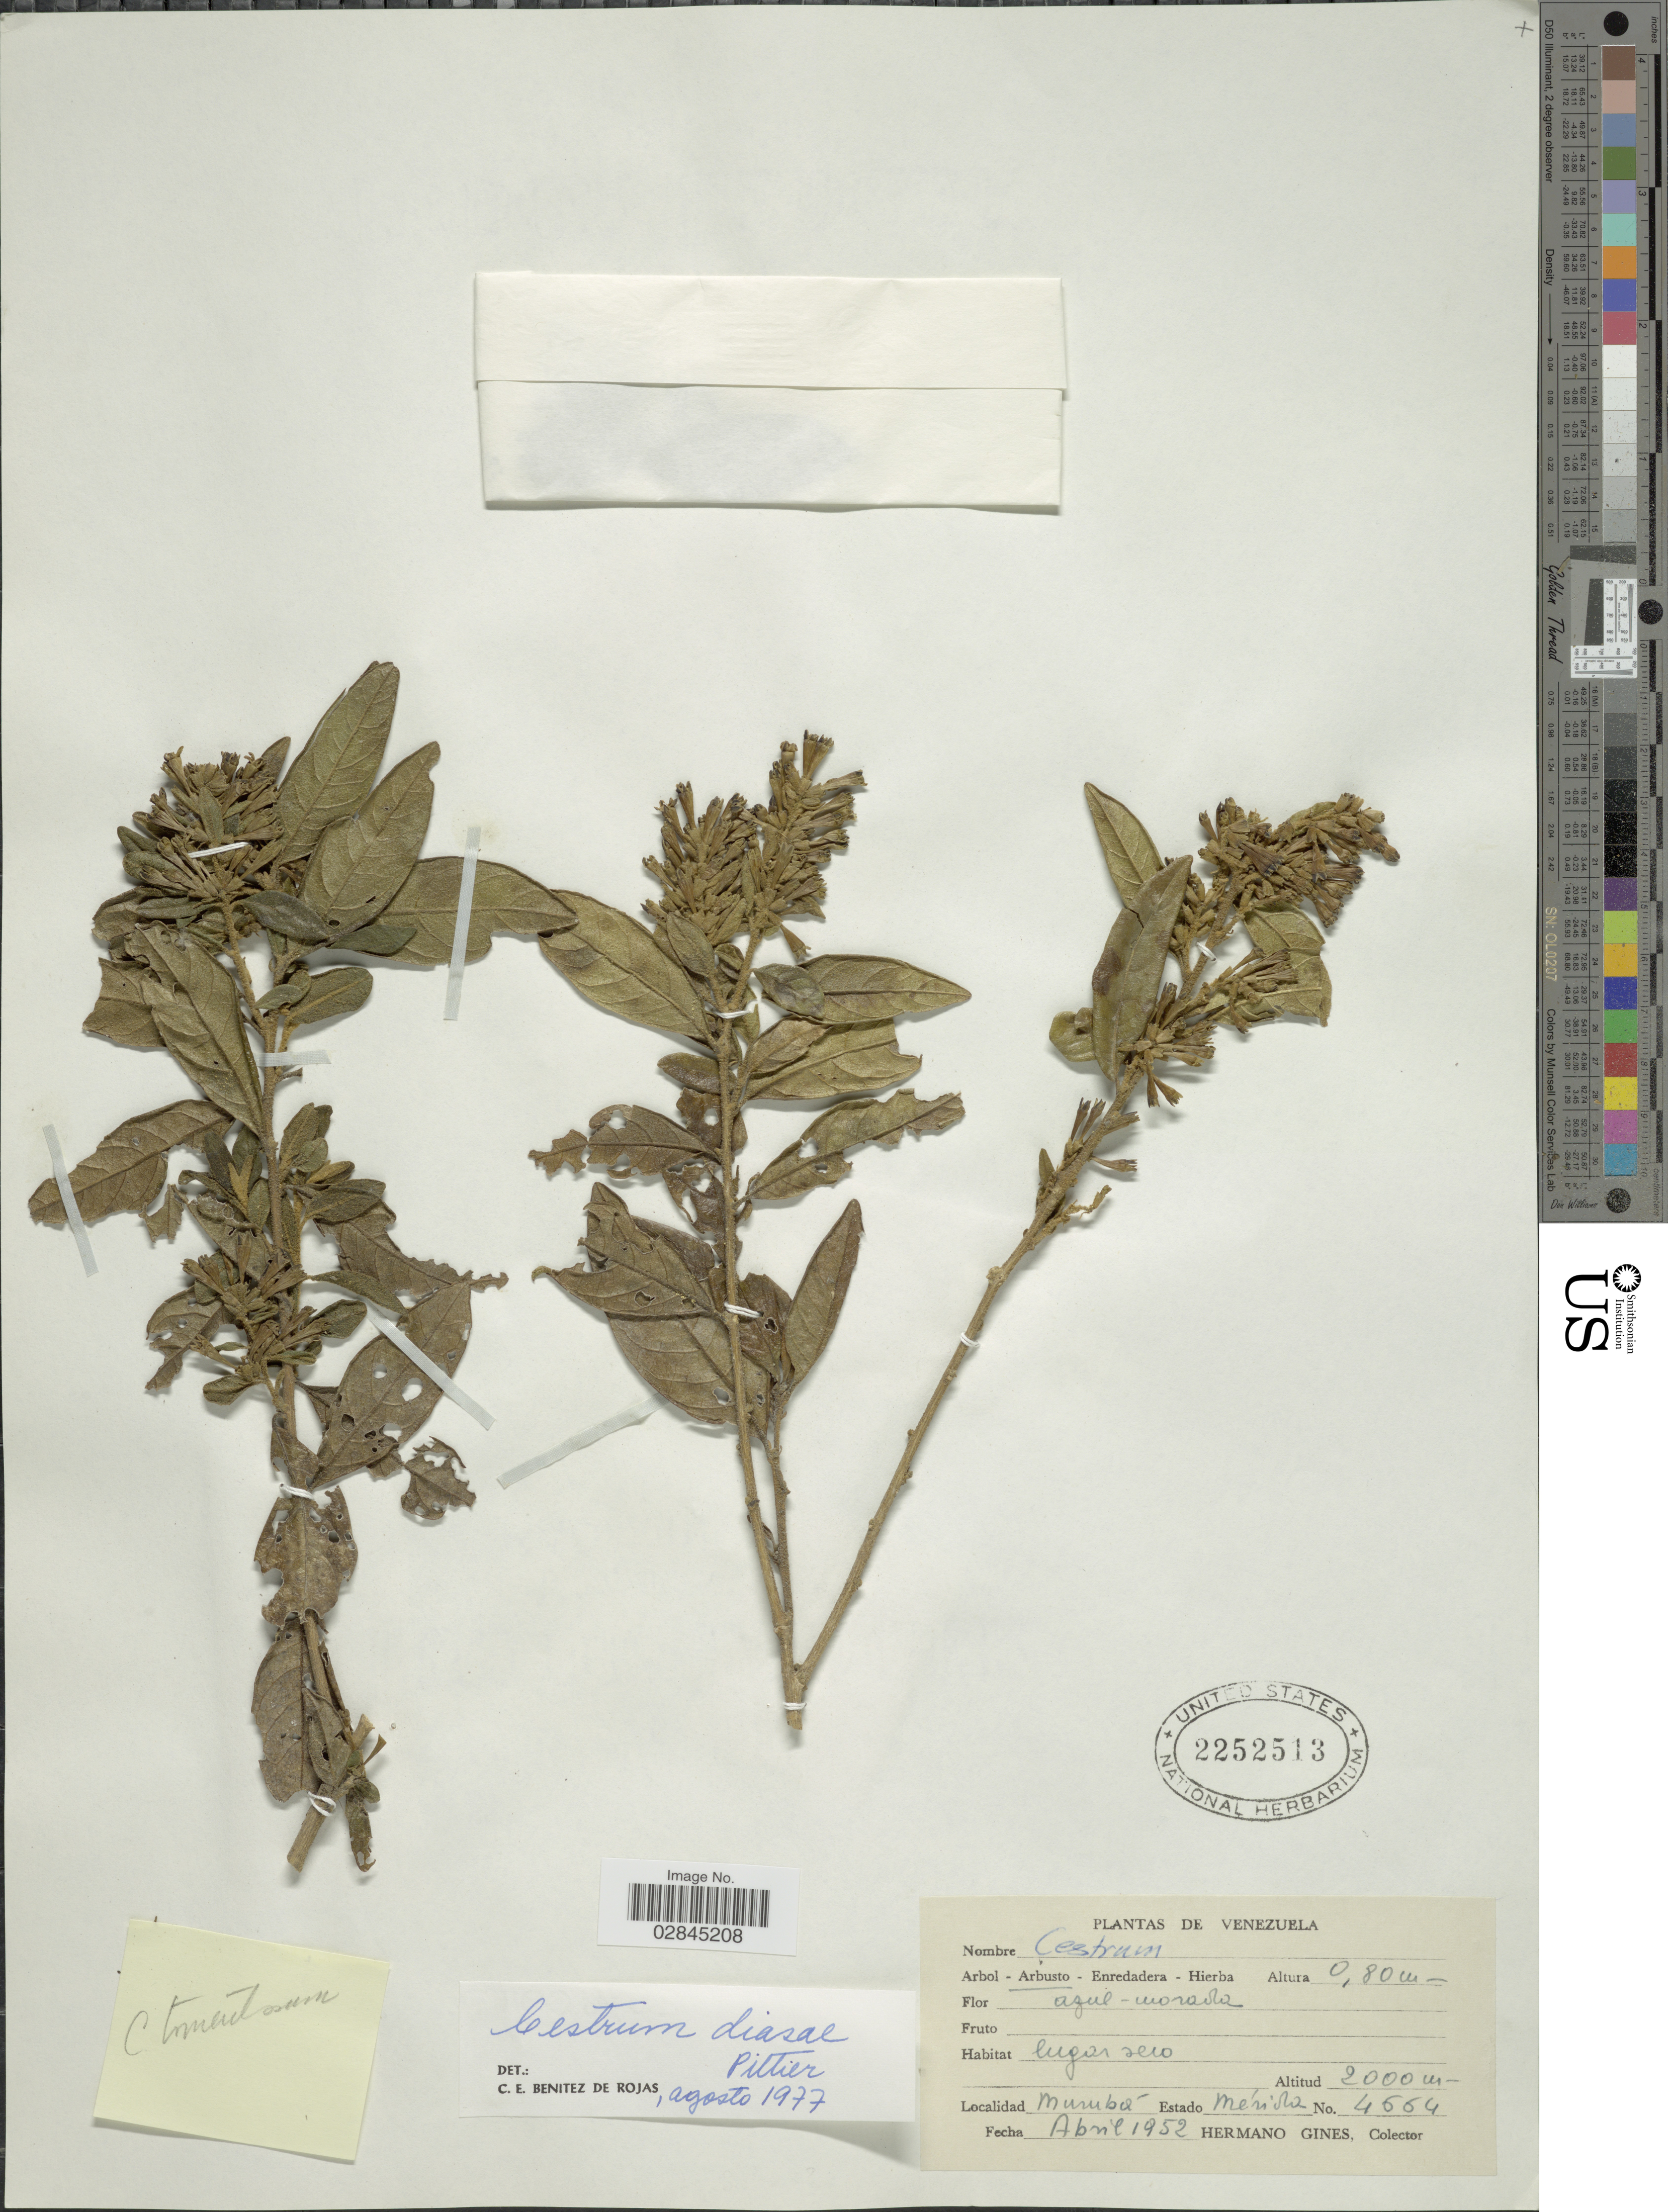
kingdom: Plantae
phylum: Tracheophyta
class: Magnoliopsida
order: Solanales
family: Solanaceae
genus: Cestrum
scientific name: Cestrum tomentosum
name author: L. f.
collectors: Bro. Gines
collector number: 4664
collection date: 1952-04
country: Venezuela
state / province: Mérida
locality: Murubá.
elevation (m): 2000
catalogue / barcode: US 2252513